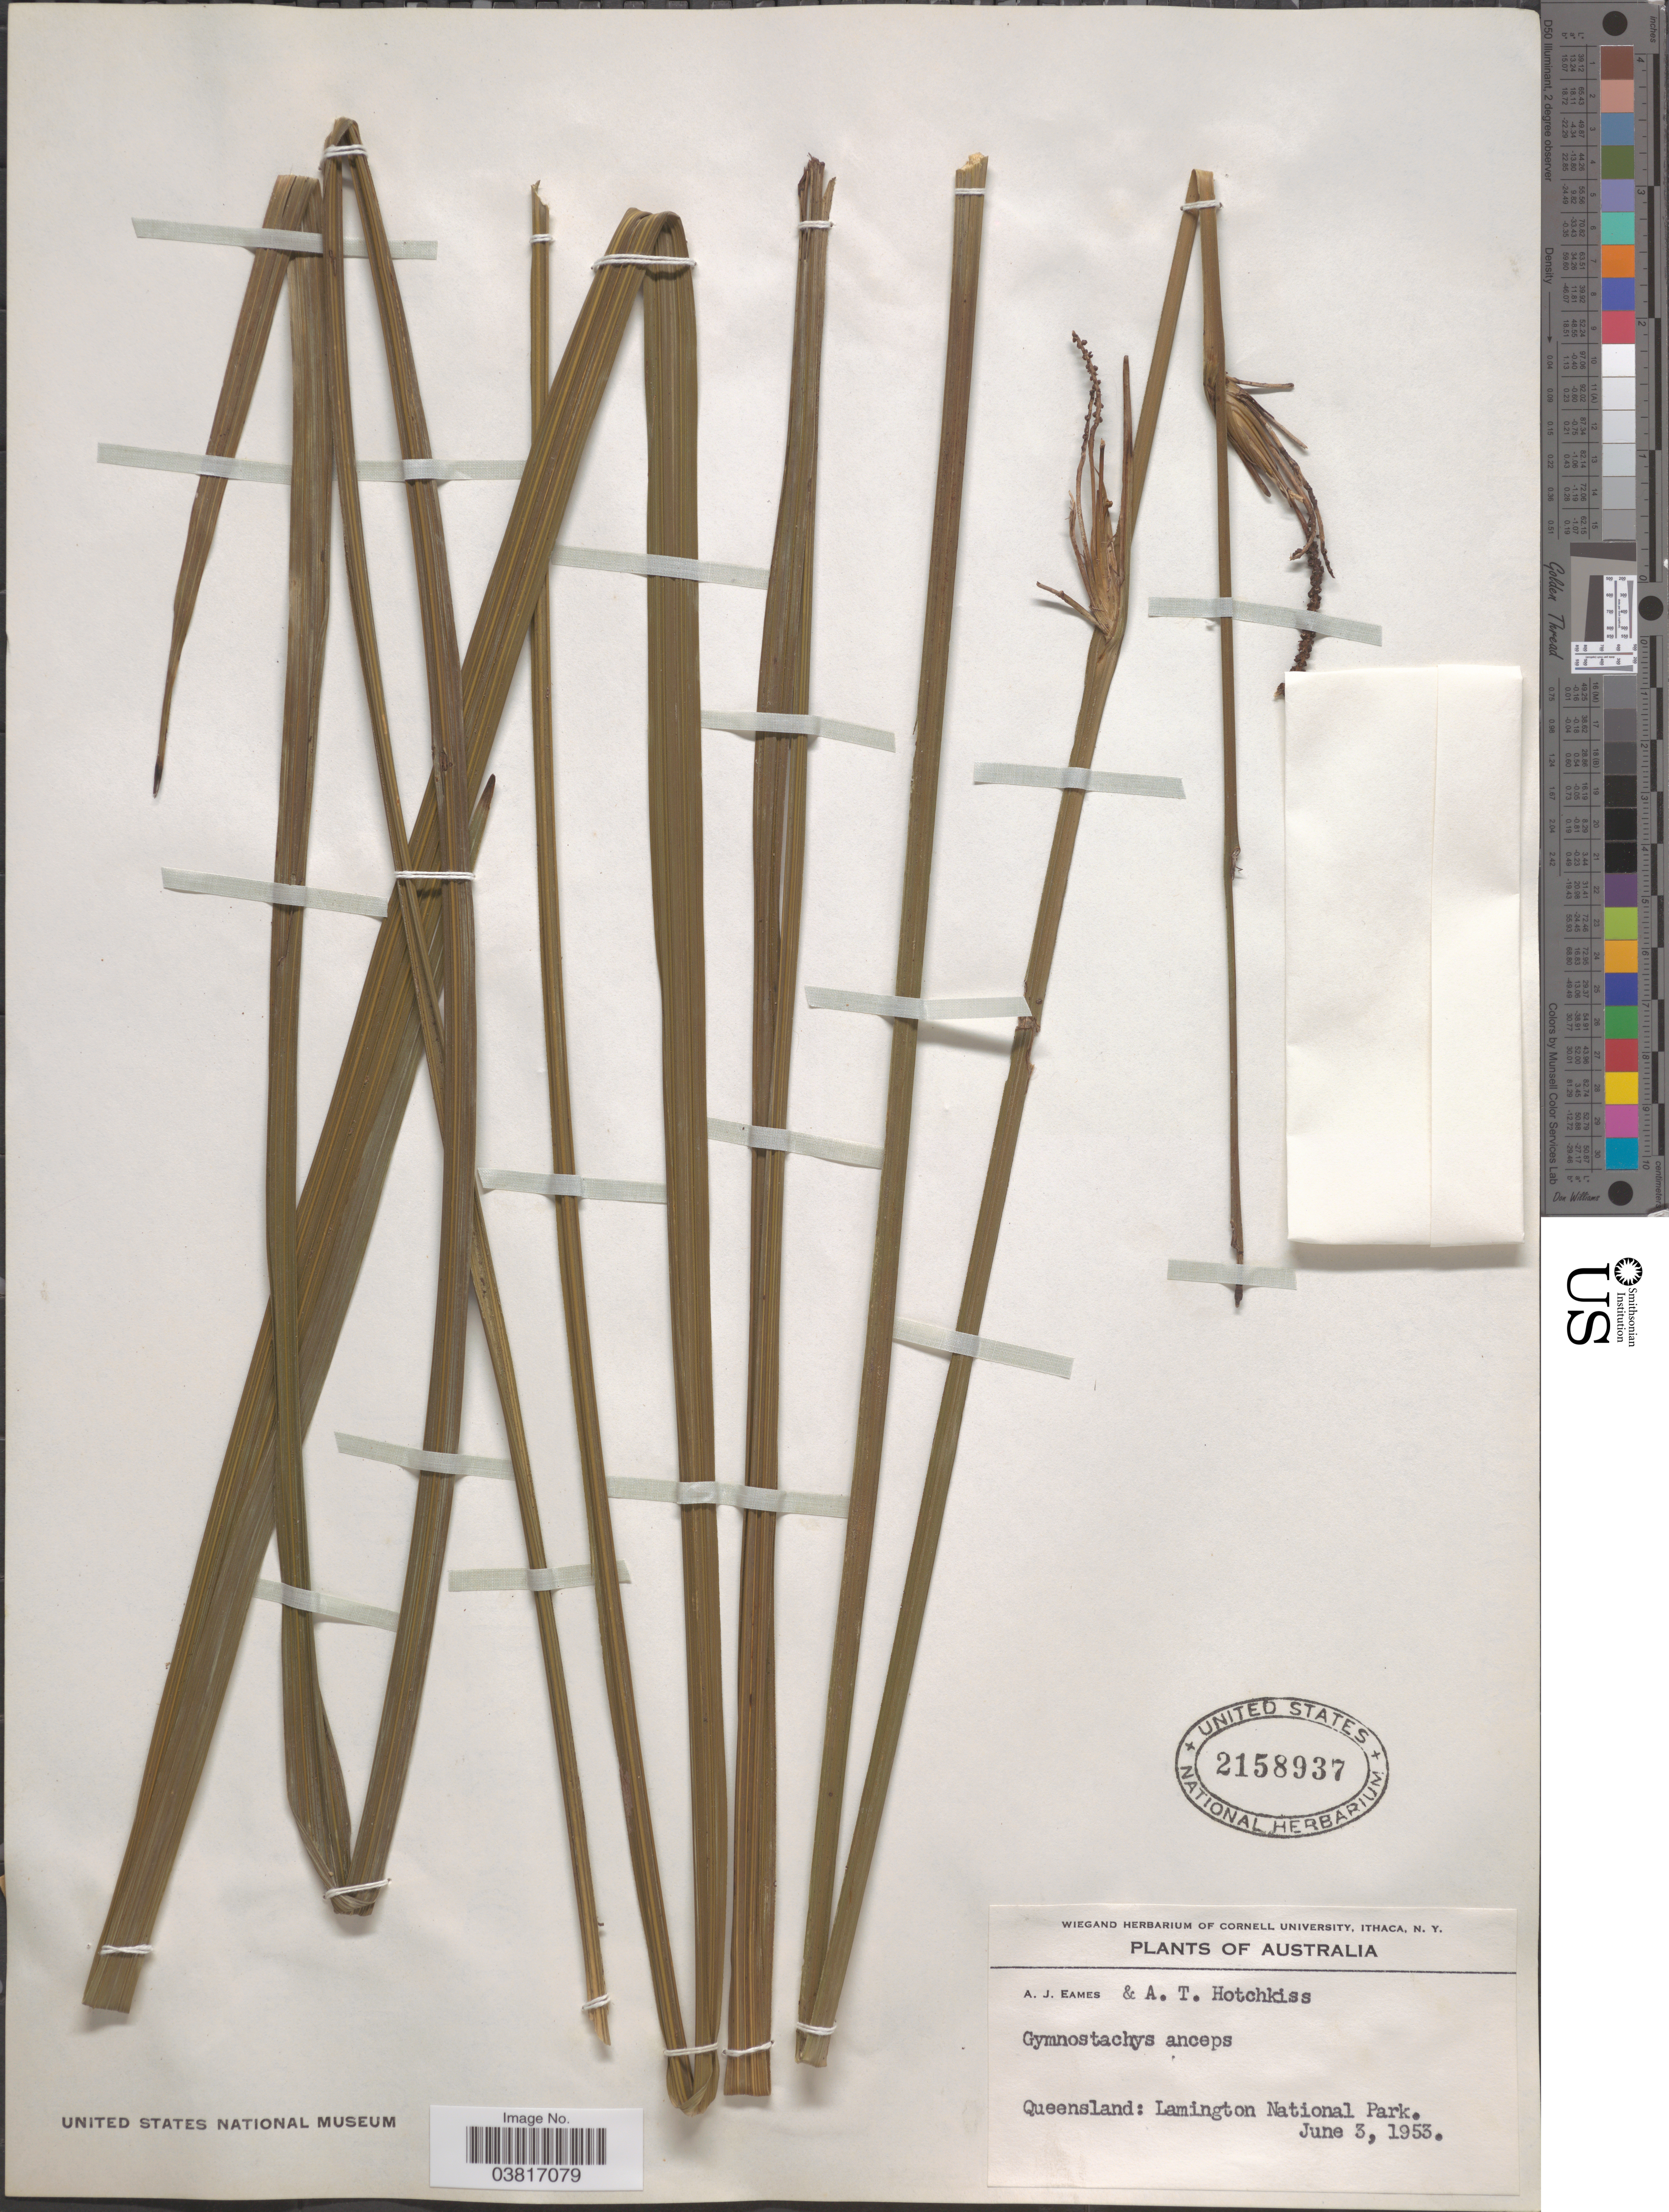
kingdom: Plantae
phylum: Tracheophyta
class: Liliopsida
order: Alismatales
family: Araceae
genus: Gymnostachys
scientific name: Gymnostachys anceps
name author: R. Br.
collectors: A. J. Eames & A. Hotchkiss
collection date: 1953-06-03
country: Australia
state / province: Queensland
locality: Lamington National Park.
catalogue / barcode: US 2158937